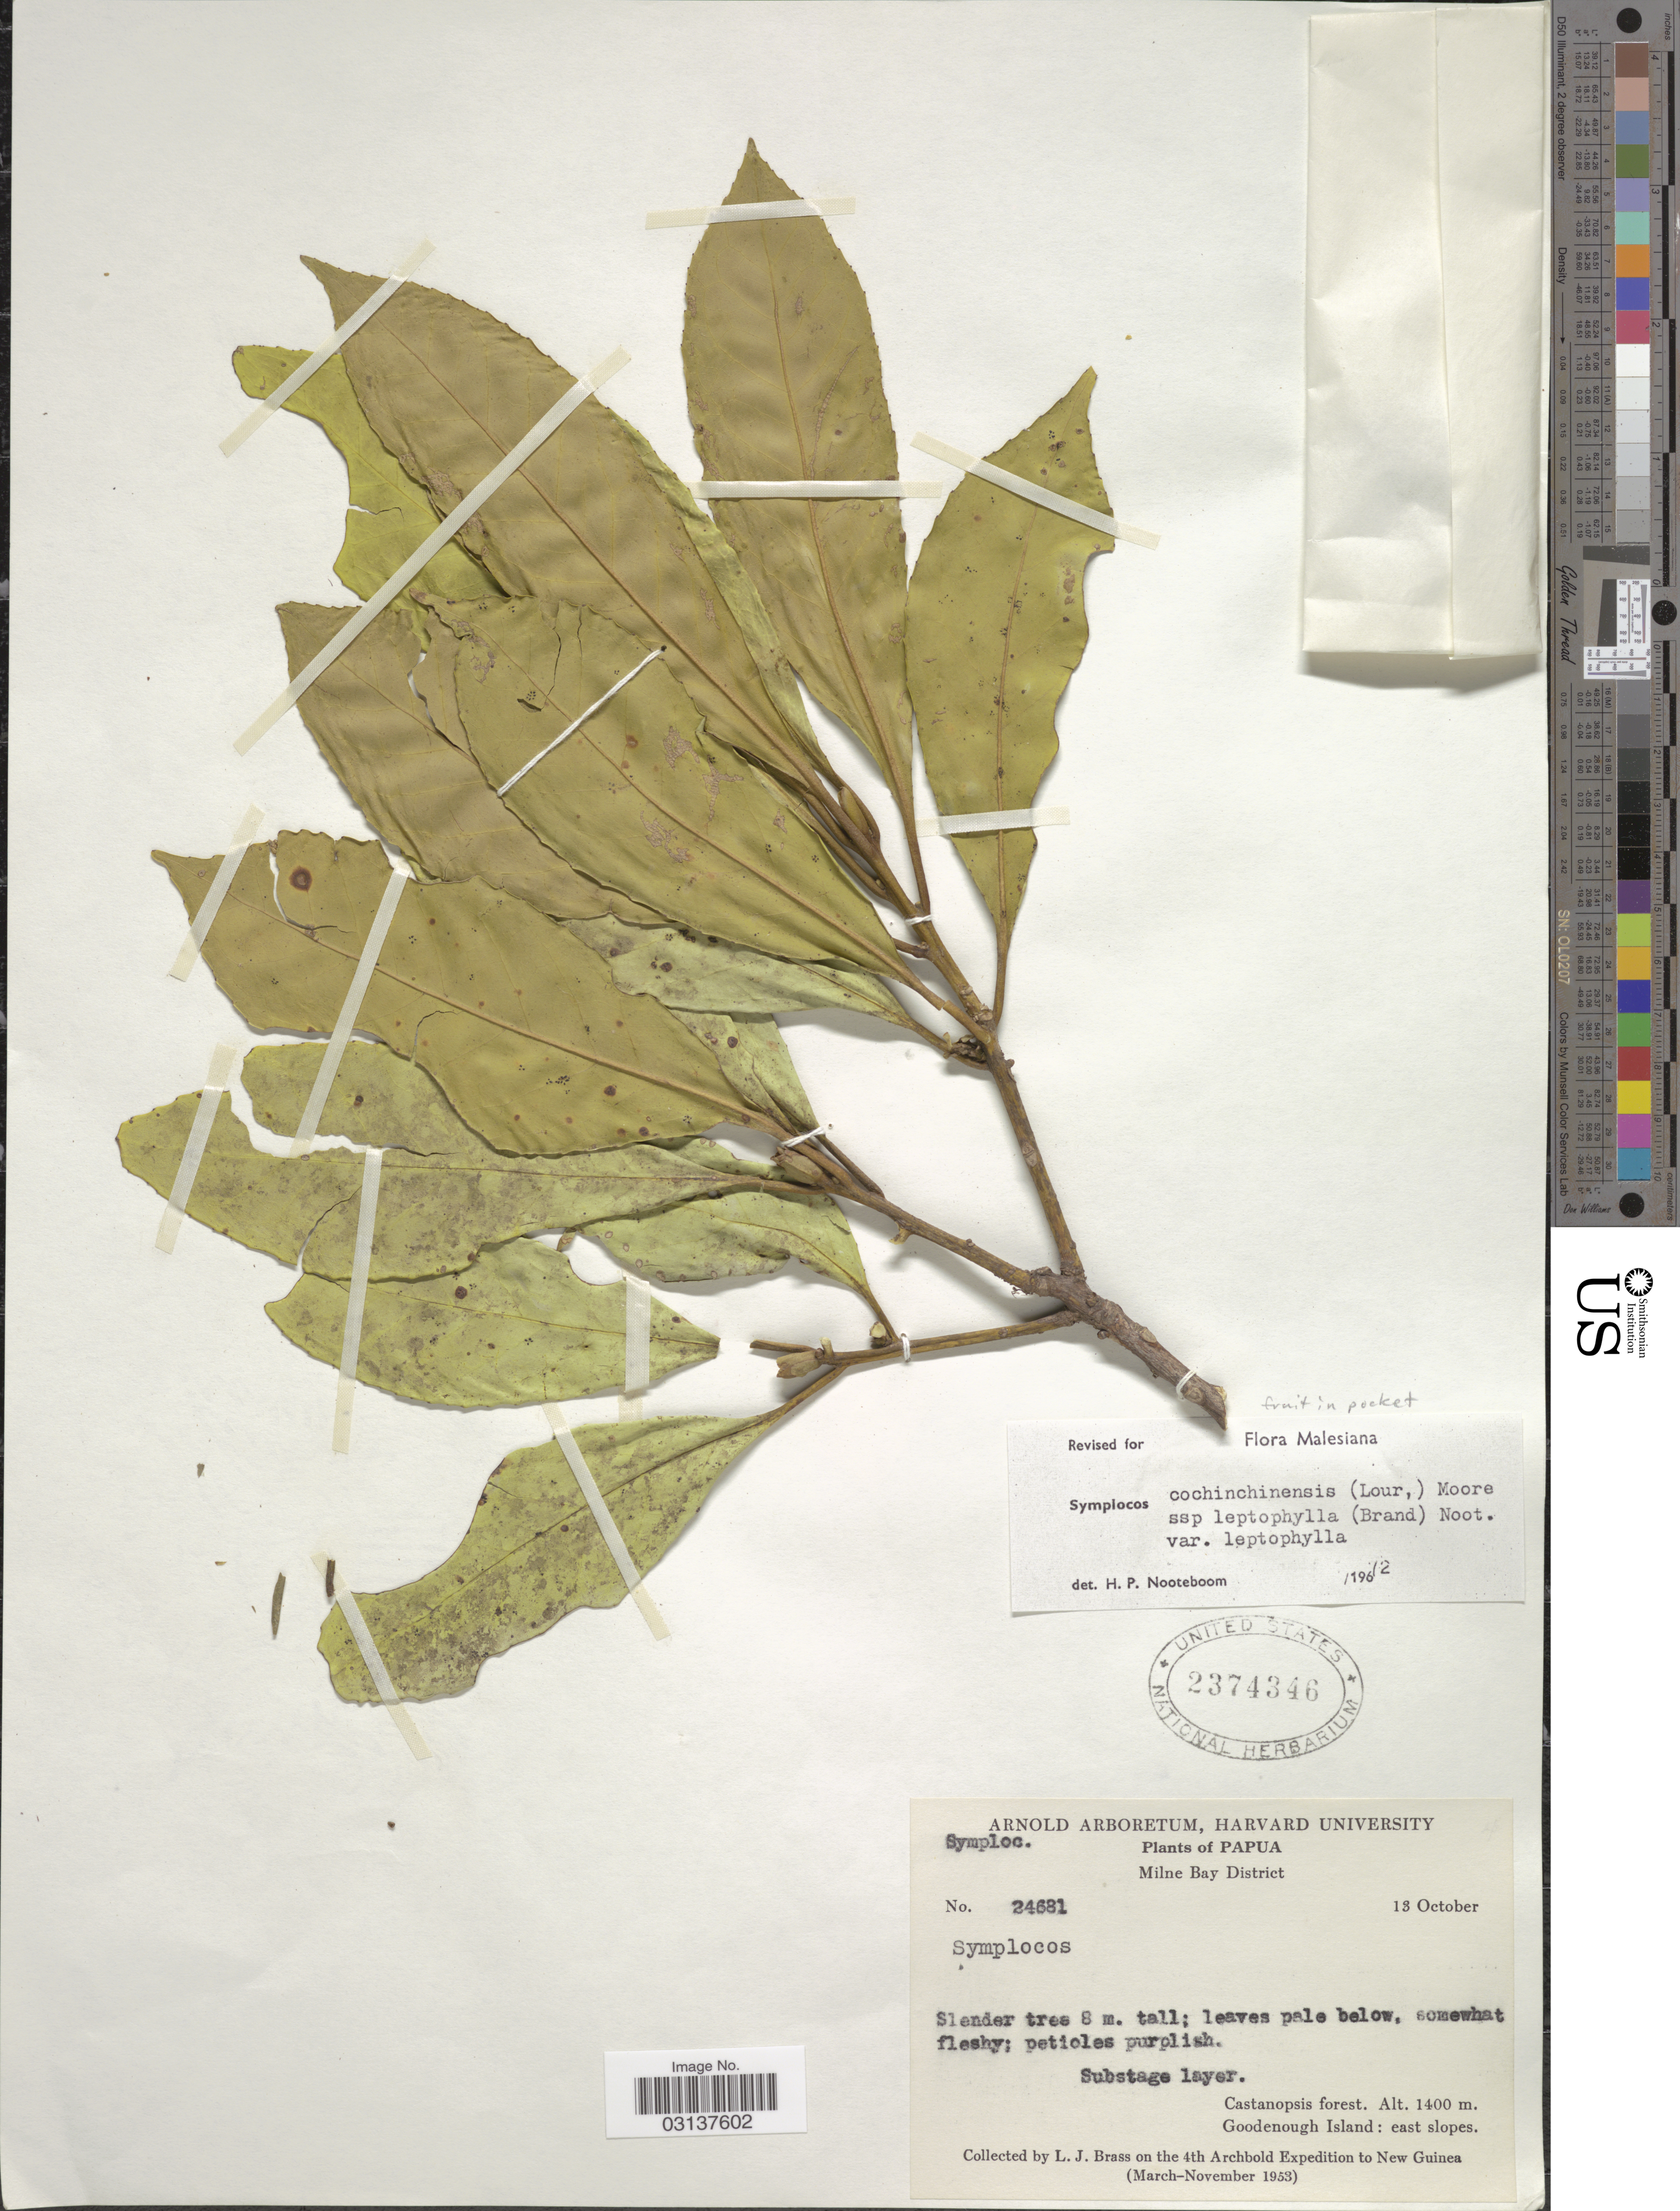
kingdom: Plantae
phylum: Tracheophyta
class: Magnoliopsida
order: Ericales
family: Symplocaceae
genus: Symplocos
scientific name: Symplocos cochinchinensis var. leptophylla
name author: (Brand) Noot.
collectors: L. J. Brass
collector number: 24681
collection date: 1953-10-13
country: Papua New Guinea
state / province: Milne Bay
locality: Papua, Milne Bay District, Substage layer, Castanopsis forest, Goodenough Island: east slopes.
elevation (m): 1400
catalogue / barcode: US 2374346